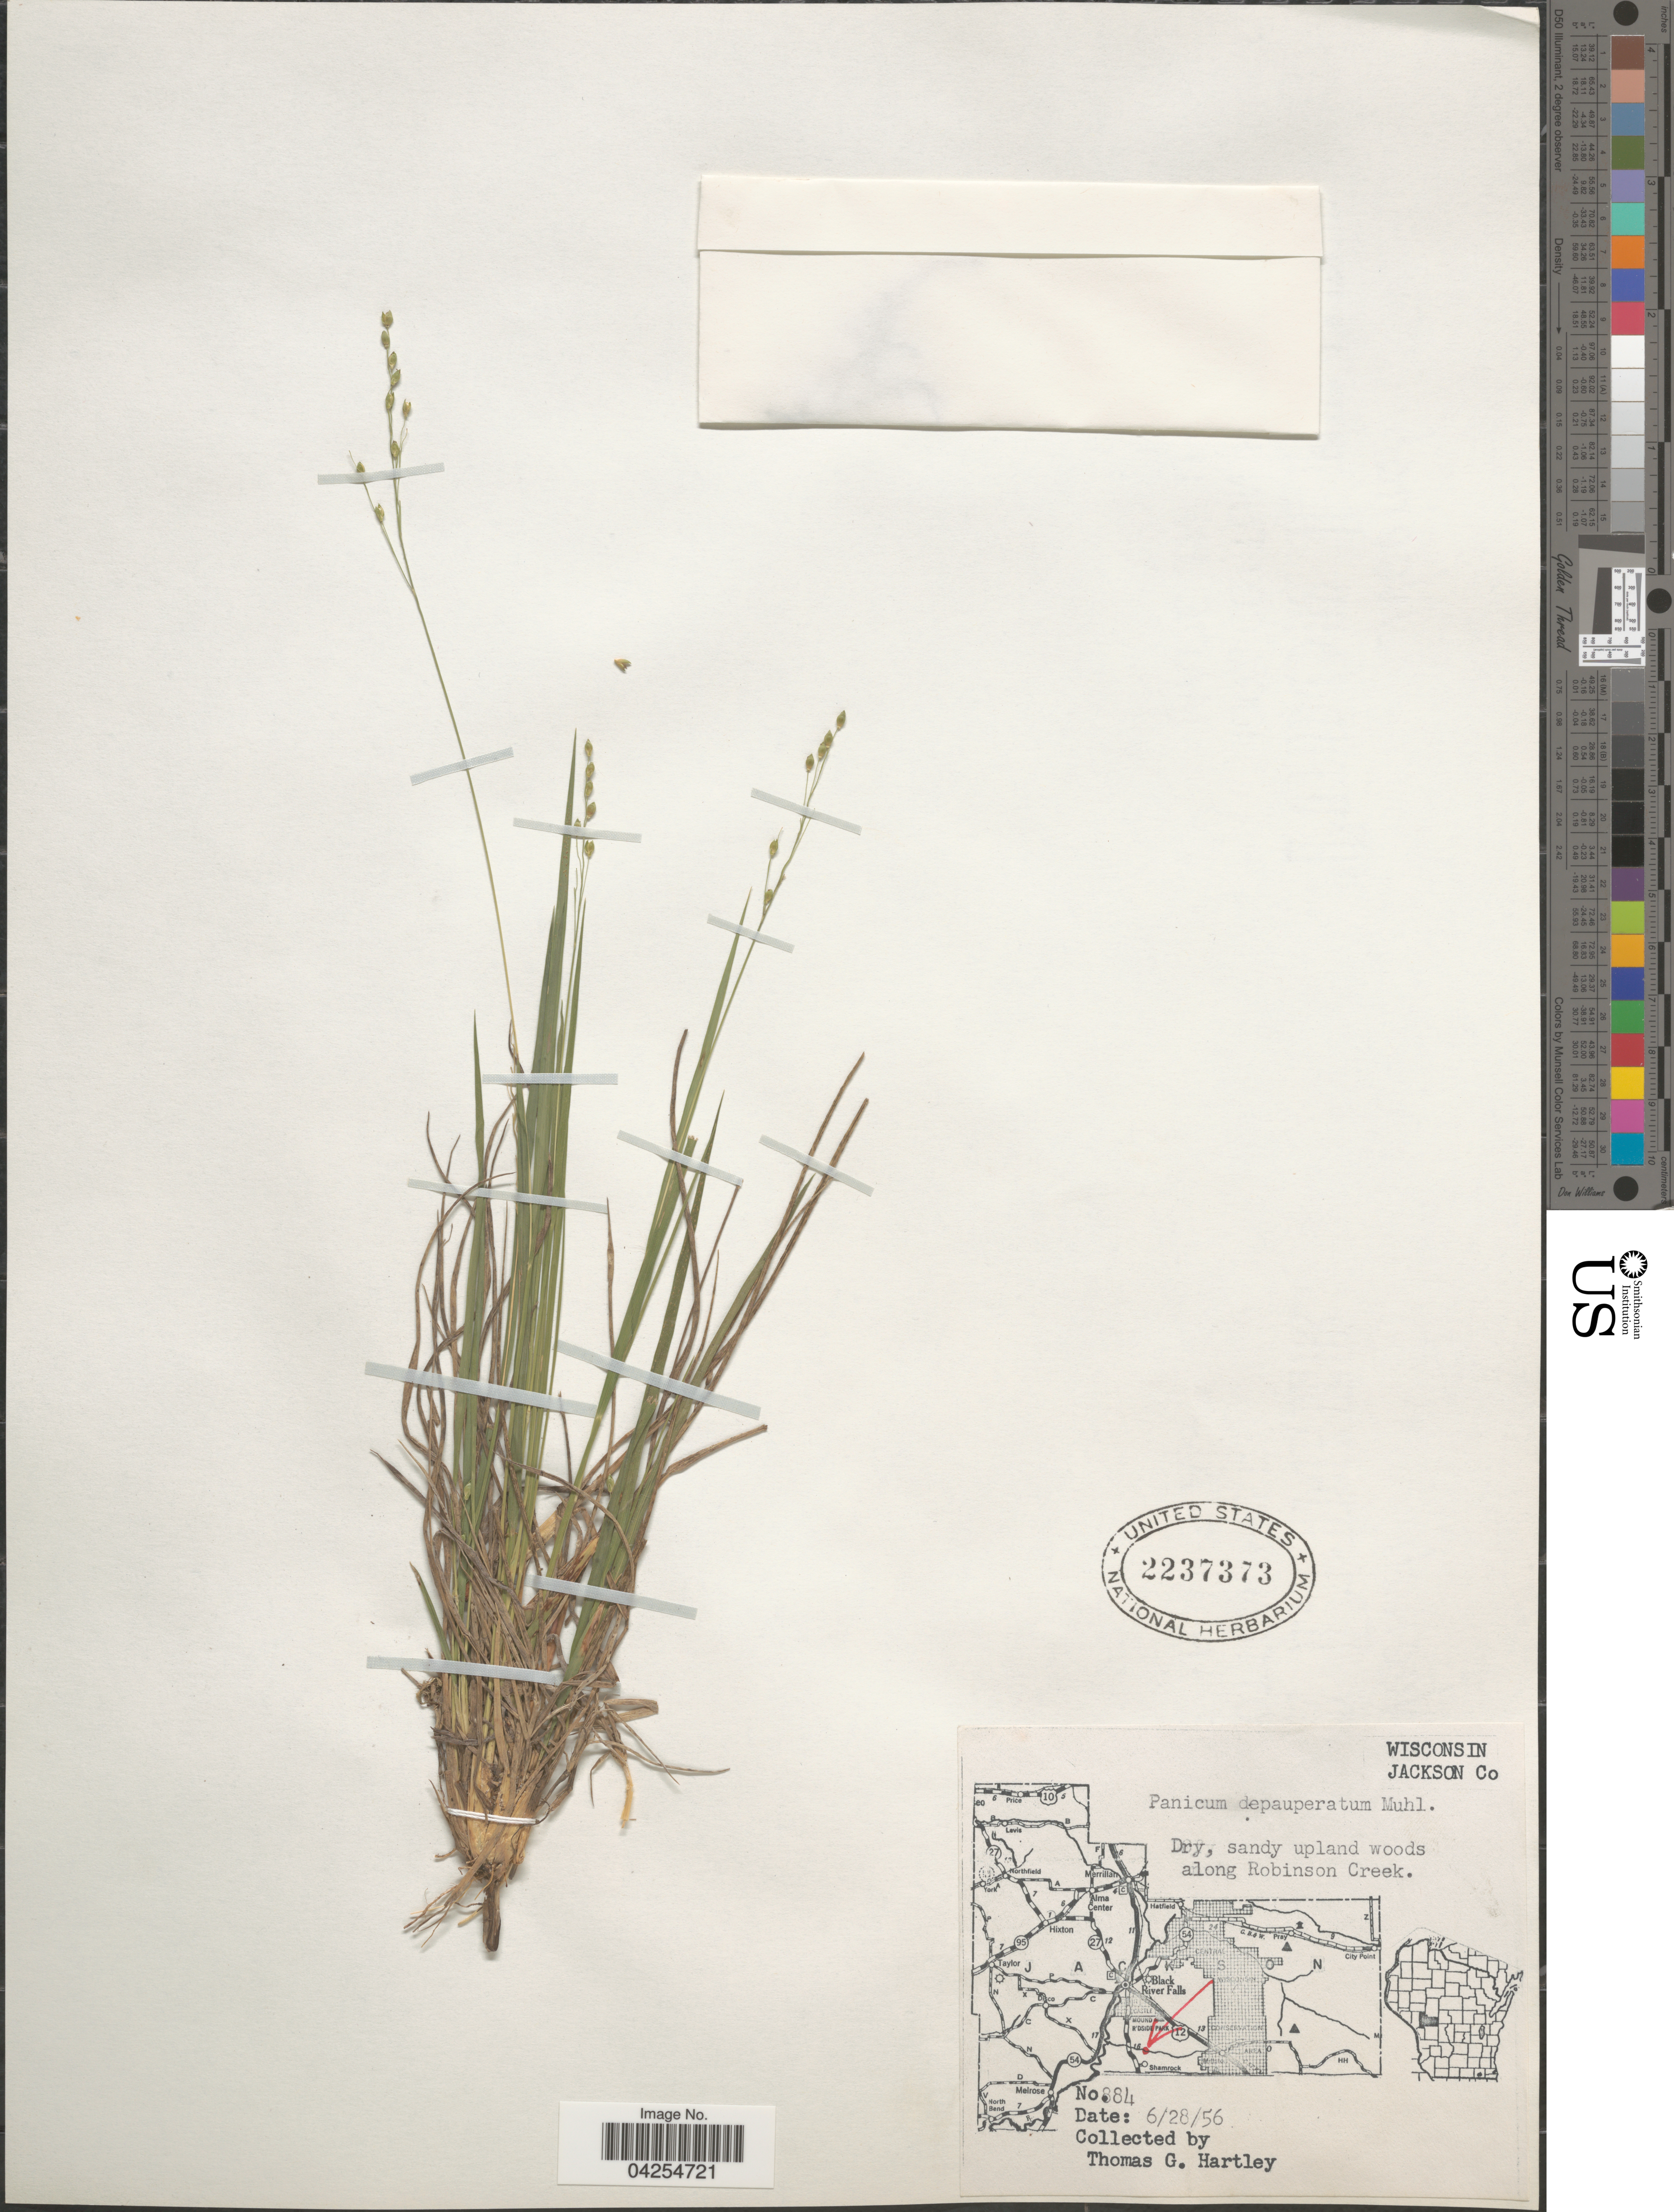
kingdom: Plantae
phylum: Tracheophyta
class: Liliopsida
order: Poales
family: Poaceae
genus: Dichanthelium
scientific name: Dichanthelium depauperatum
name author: (Muhl.) Gould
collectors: T. G. Hartley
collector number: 884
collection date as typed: Transcribed d/m/y: 28/6/56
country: United States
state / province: Wisconsin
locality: Jackson Co. Dry, sandy upland woods along Robinson Creek.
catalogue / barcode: US 2237373